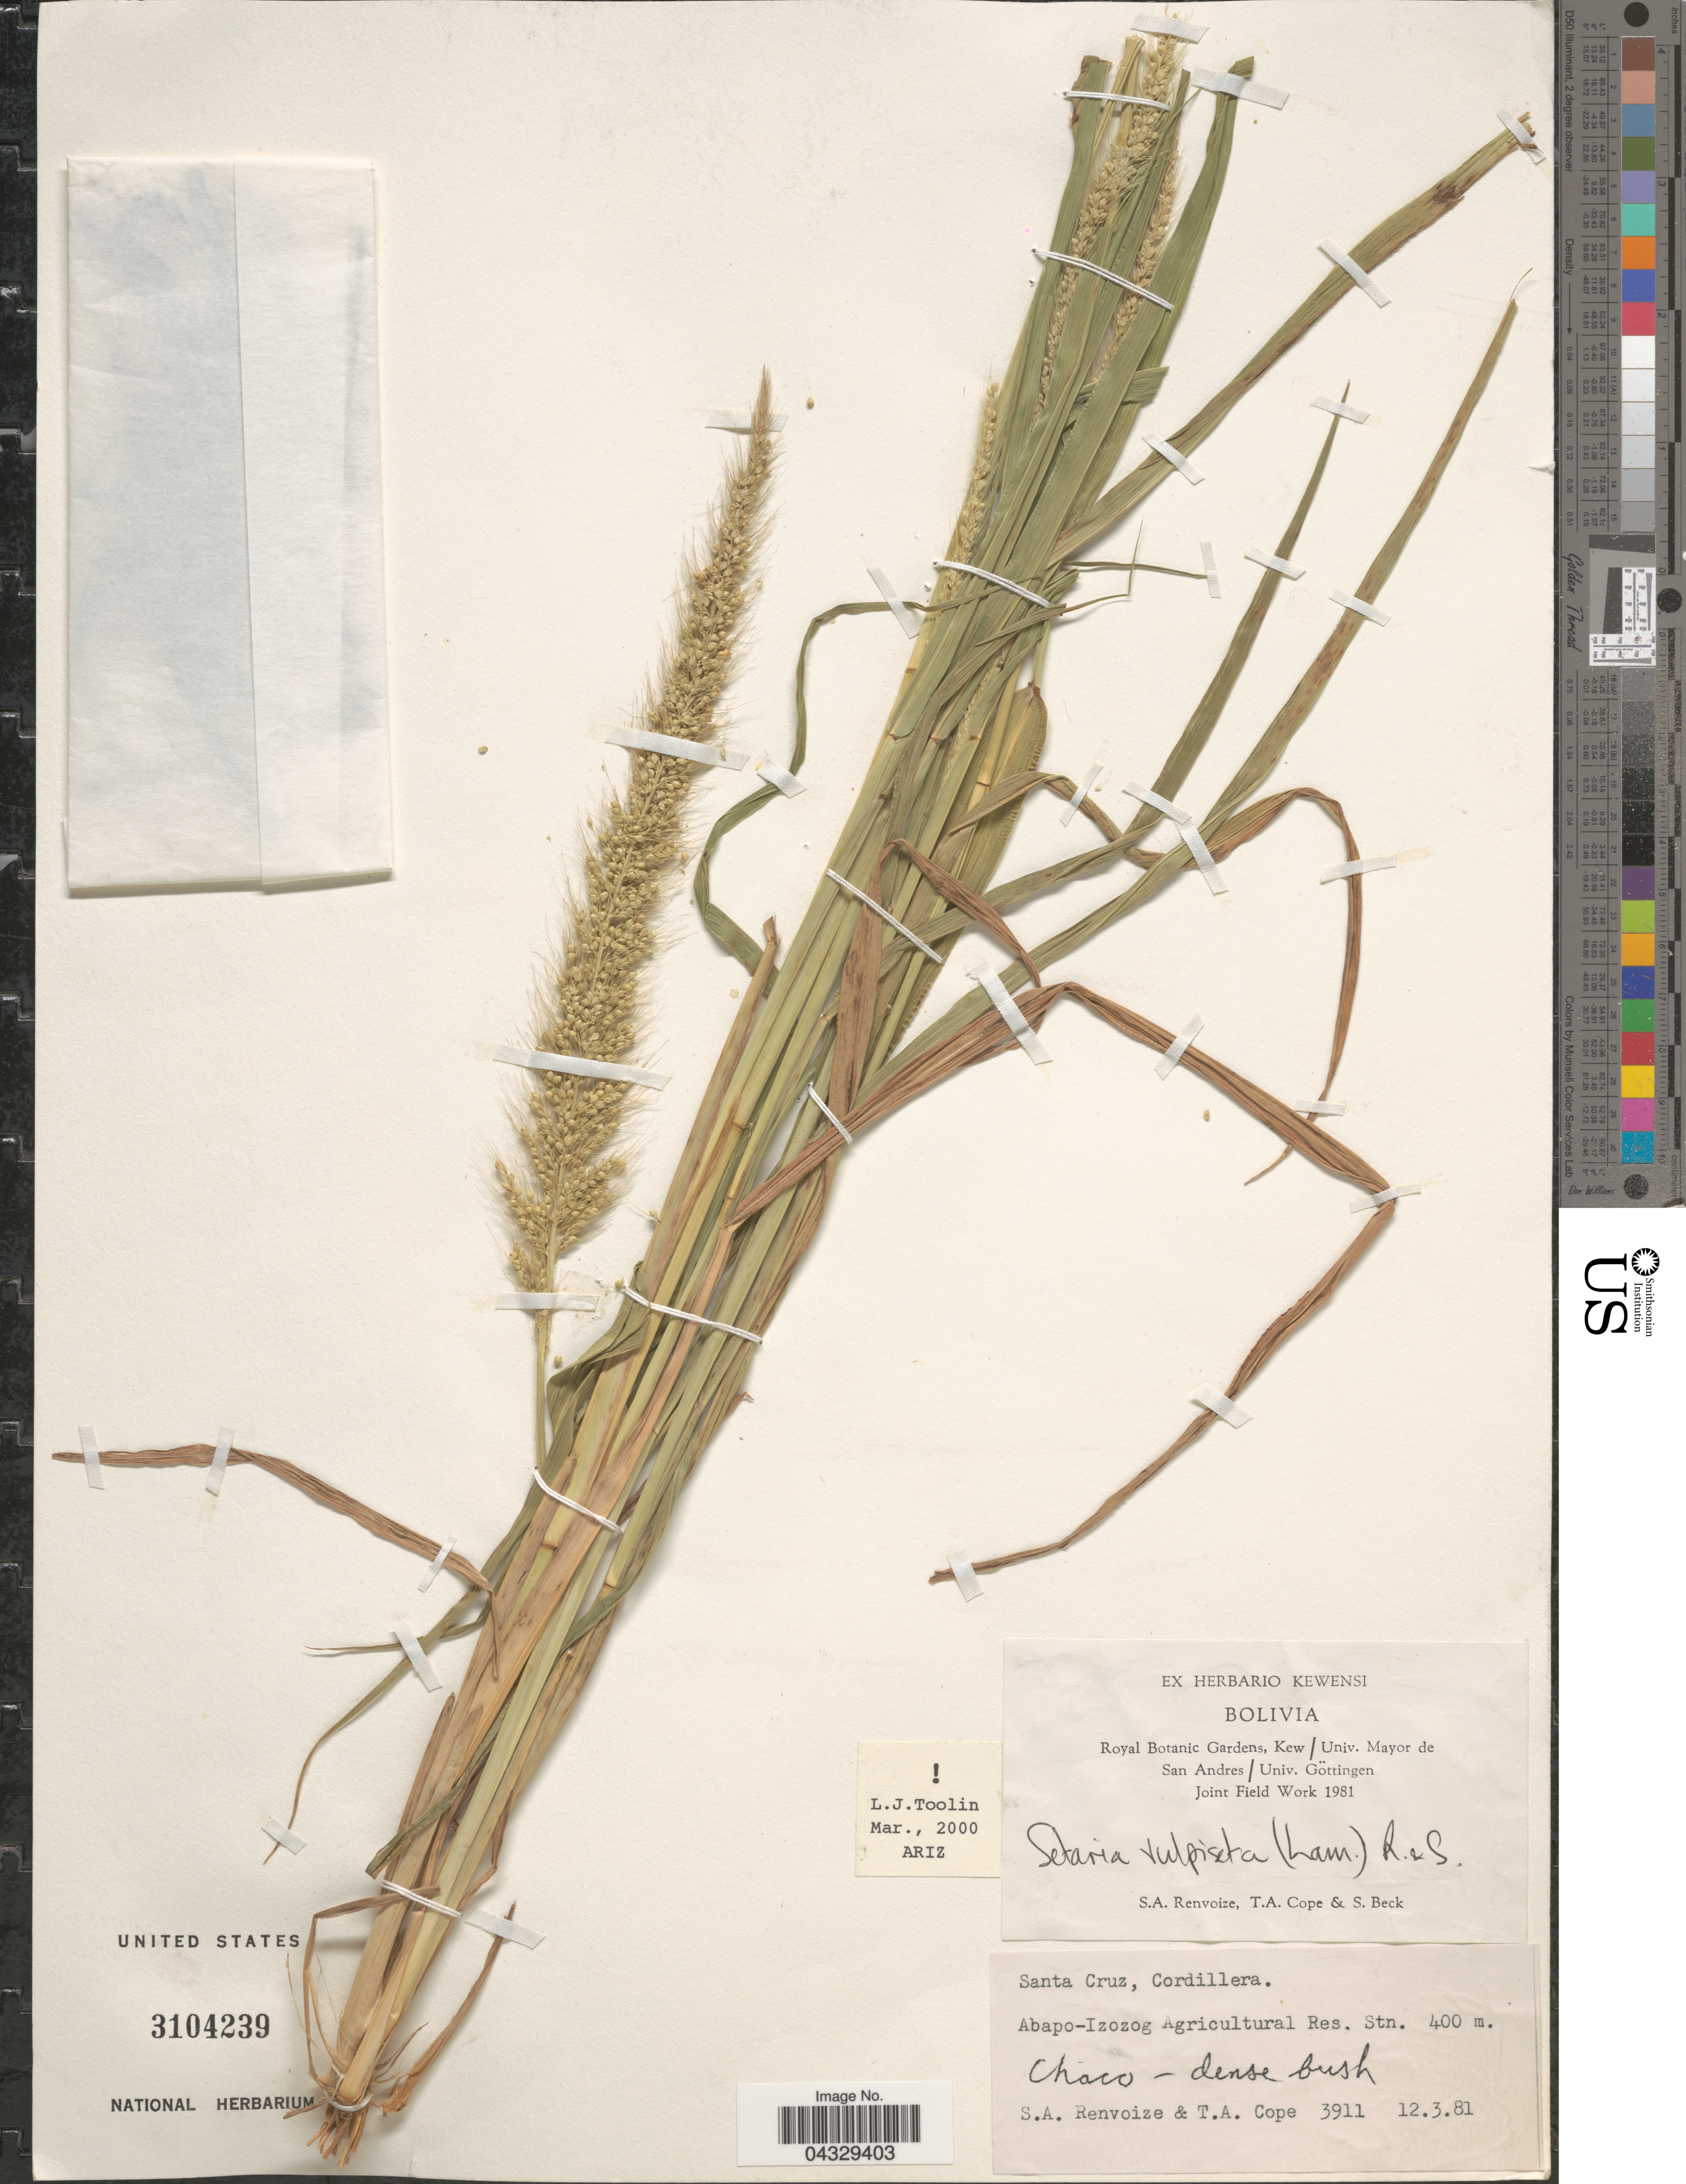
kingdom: Plantae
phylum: Tracheophyta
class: Liliopsida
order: Poales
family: Poaceae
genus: Setaria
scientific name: Setaria vulpiseta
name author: (Lam.) Roem. & Schult.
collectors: S. A. Renvoize, T. A. Cope & S. G. Beck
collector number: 3911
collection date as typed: Transcribed d/m/y: 12/3/81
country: Bolivia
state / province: Santa Cruz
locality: Royal Botanic Gardens, Kew/ Univ. Mayor de San Andres / Univ. Göttingen Joint Field Work 1981. Santa Cruz, Cordillera. Abapo - Izozog Agricultural Res. Stn. Chaco.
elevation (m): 400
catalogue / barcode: US 3104239